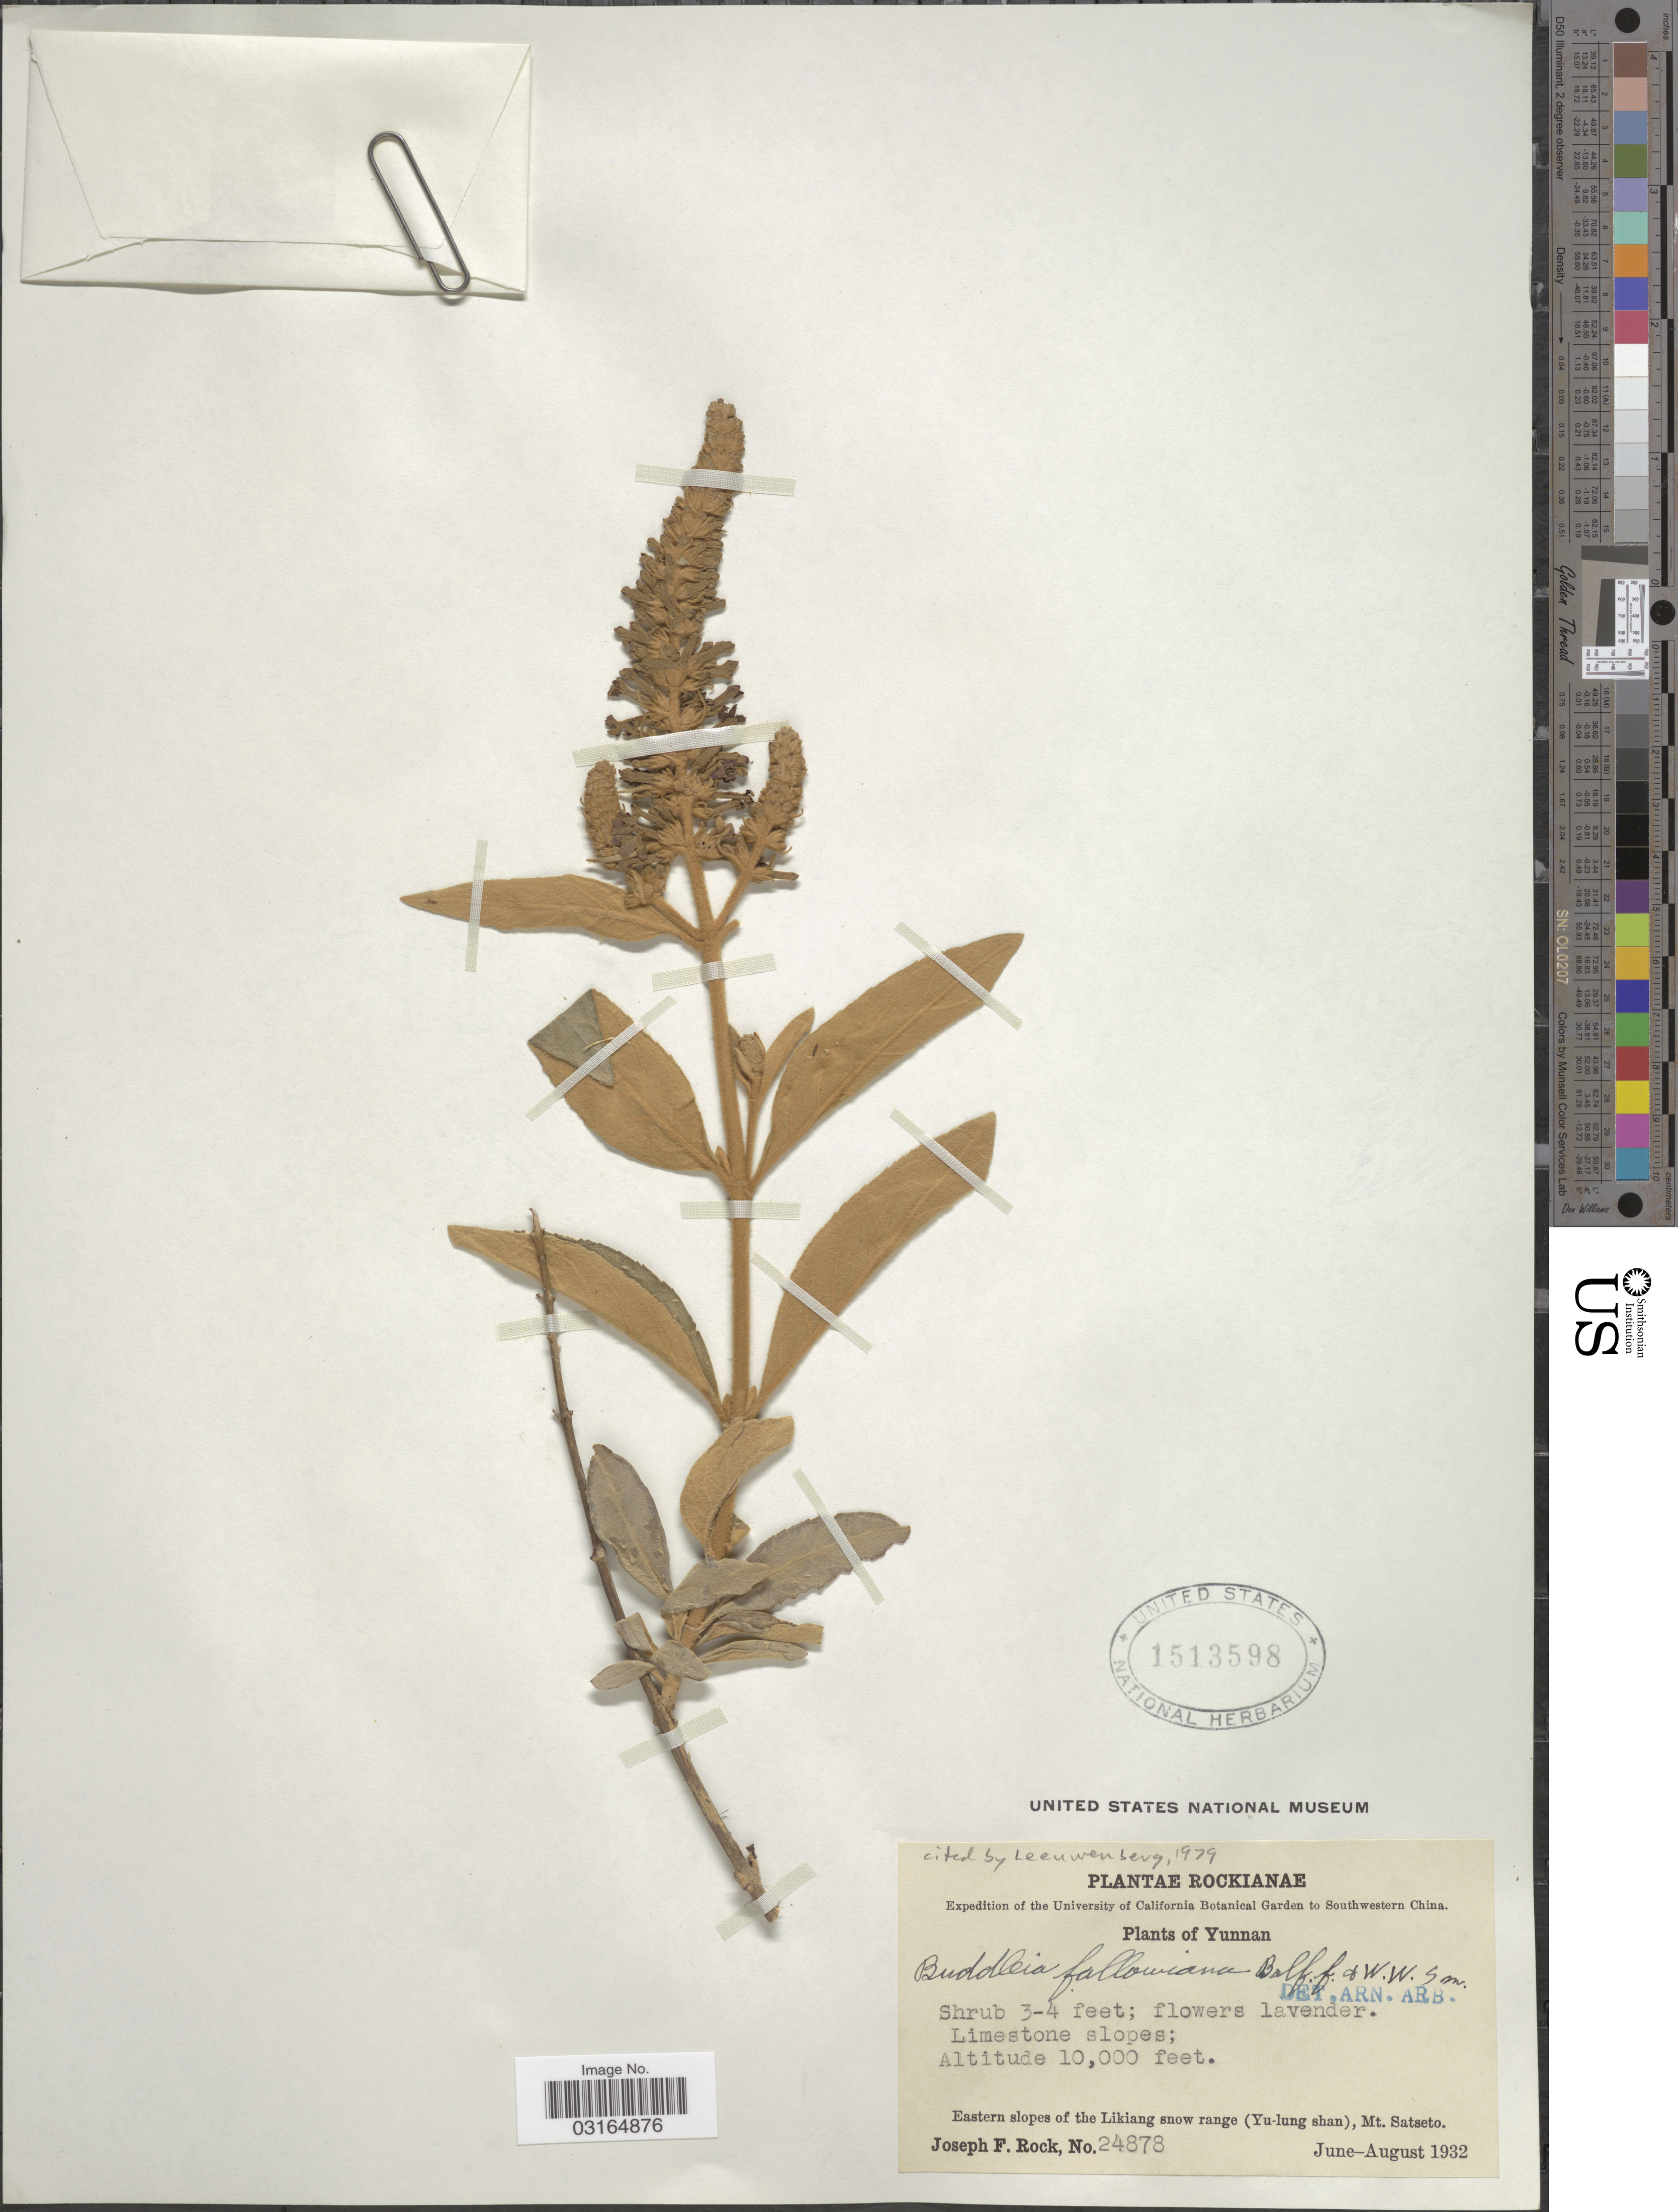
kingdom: Plantae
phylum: Tracheophyta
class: Magnoliopsida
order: Lamiales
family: Scrophulariaceae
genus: Buddleja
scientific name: Buddleja fallowiana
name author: Balf. f. & W.W. Sm.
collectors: J. F. Rock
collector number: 24878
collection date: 1932-06/1932-08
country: China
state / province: Yunnan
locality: Southwestern China. Eastern slopes of the Likiang snow range (Yu-lung shan), Mt. Satseto.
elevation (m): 3048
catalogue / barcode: US 1513598